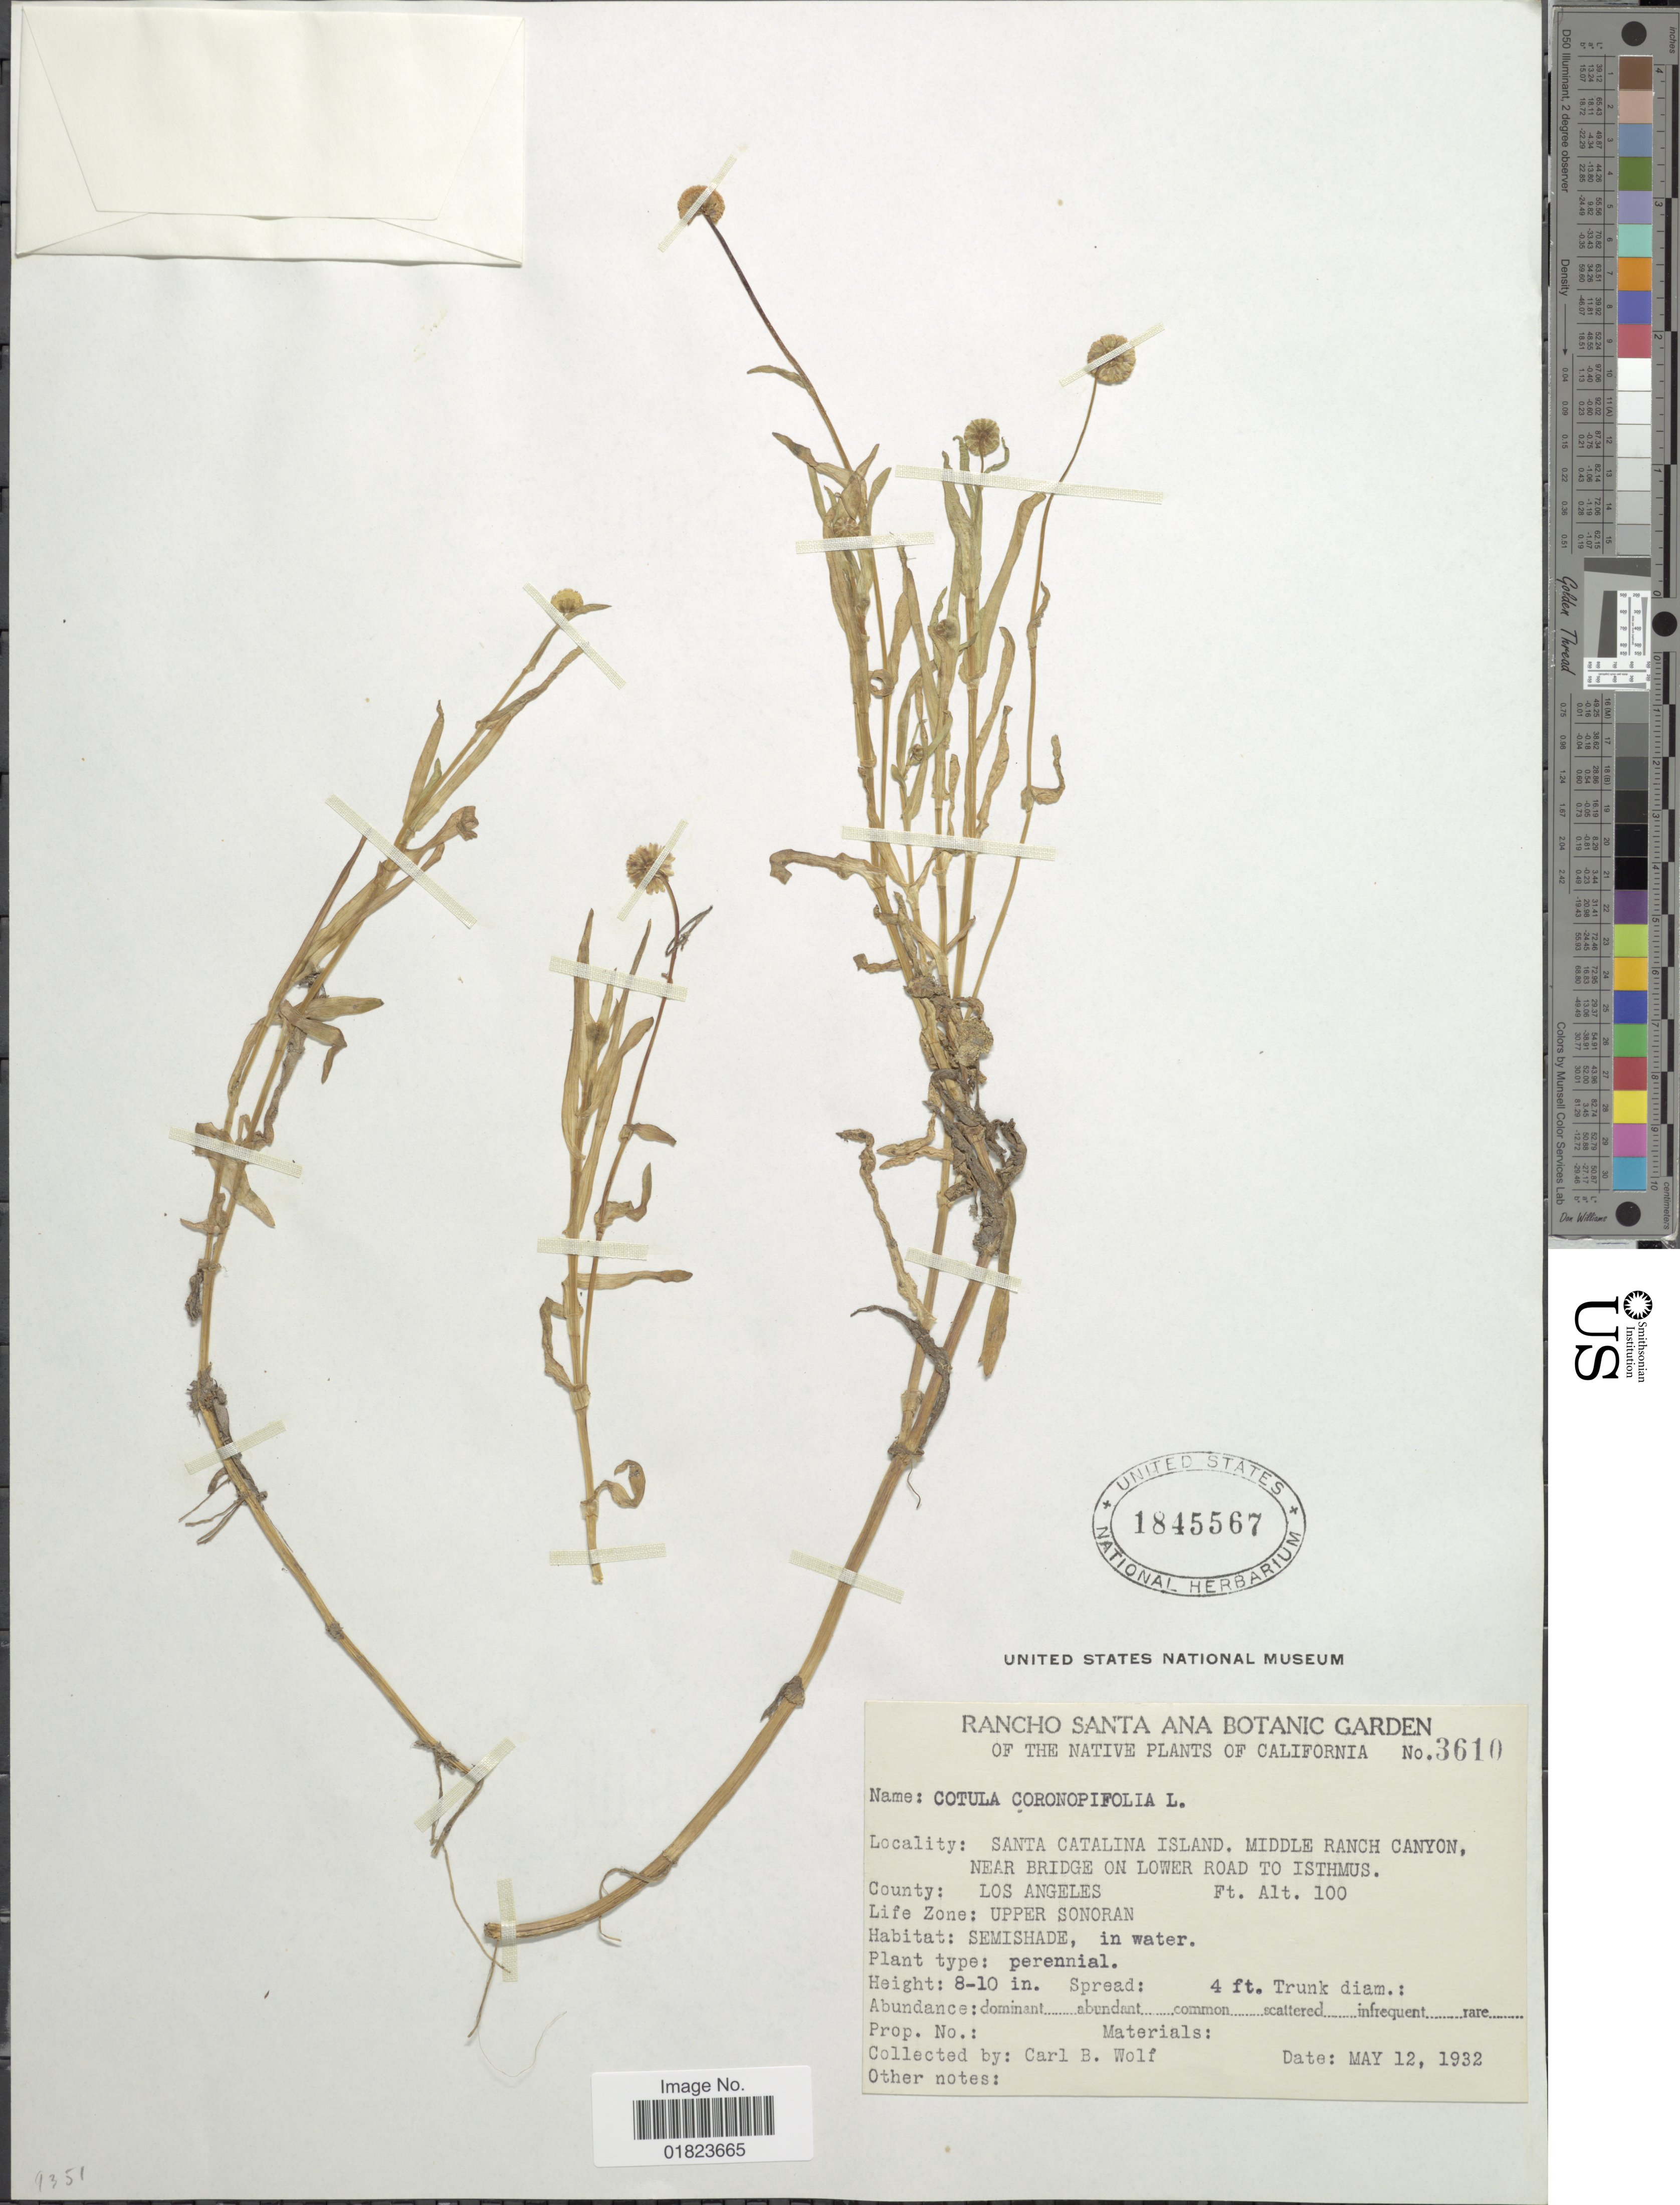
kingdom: Plantae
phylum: Tracheophyta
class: Magnoliopsida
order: Asterales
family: Asteraceae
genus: Cotula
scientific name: Cotula coronopifolia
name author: L.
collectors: C. B. Wolf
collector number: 3610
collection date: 1932-05-12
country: United States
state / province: California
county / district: Los Angeles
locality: Santa Catalina Island, Middle Ranch Canyon, Near Bridge on lower Road to Isthmus, Los Angeles, Upper Sonoran.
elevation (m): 30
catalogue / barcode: US 1845567